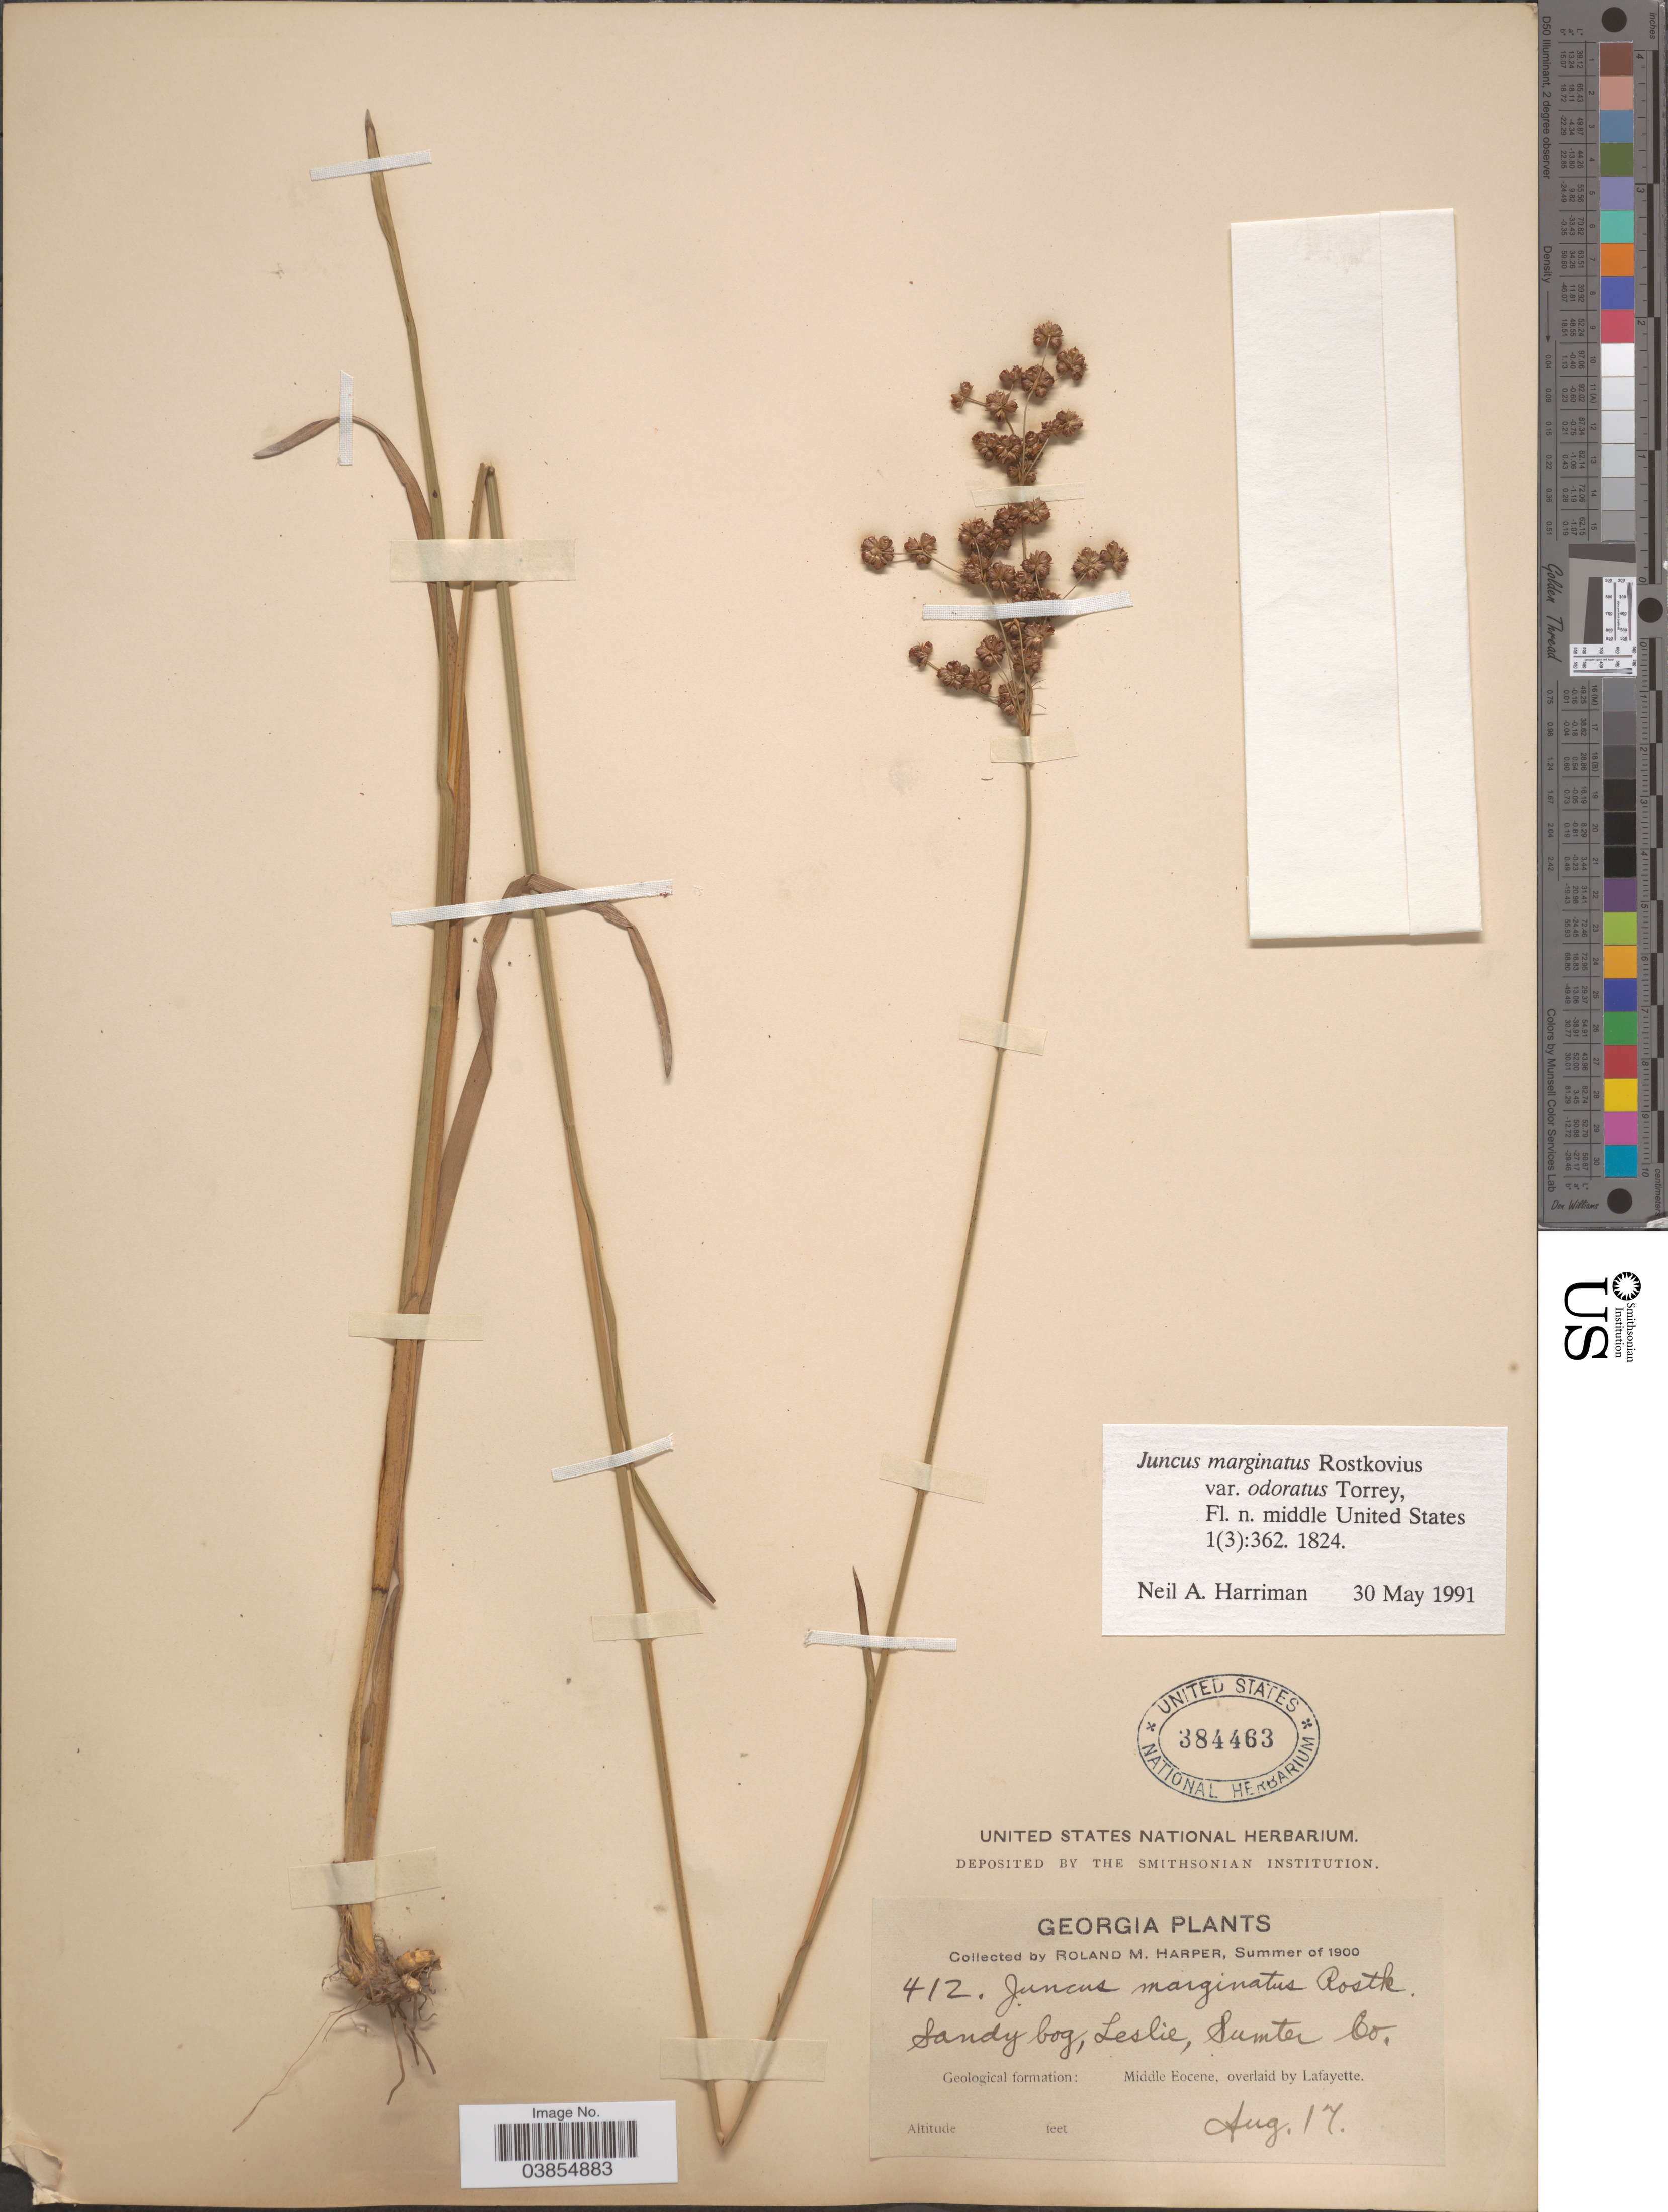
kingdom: Plantae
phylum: Tracheophyta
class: Liliopsida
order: Poales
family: Juncaceae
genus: Juncus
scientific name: Juncus marginatus var. odoratus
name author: Torr.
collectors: R. M. Harper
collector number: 412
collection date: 1900-08-17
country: United States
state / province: Georgia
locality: Sandy bog, Leslie, Sumter Co. Geological formation: Middle Eocene, overlaid by Lafayette.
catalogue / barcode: US 384463